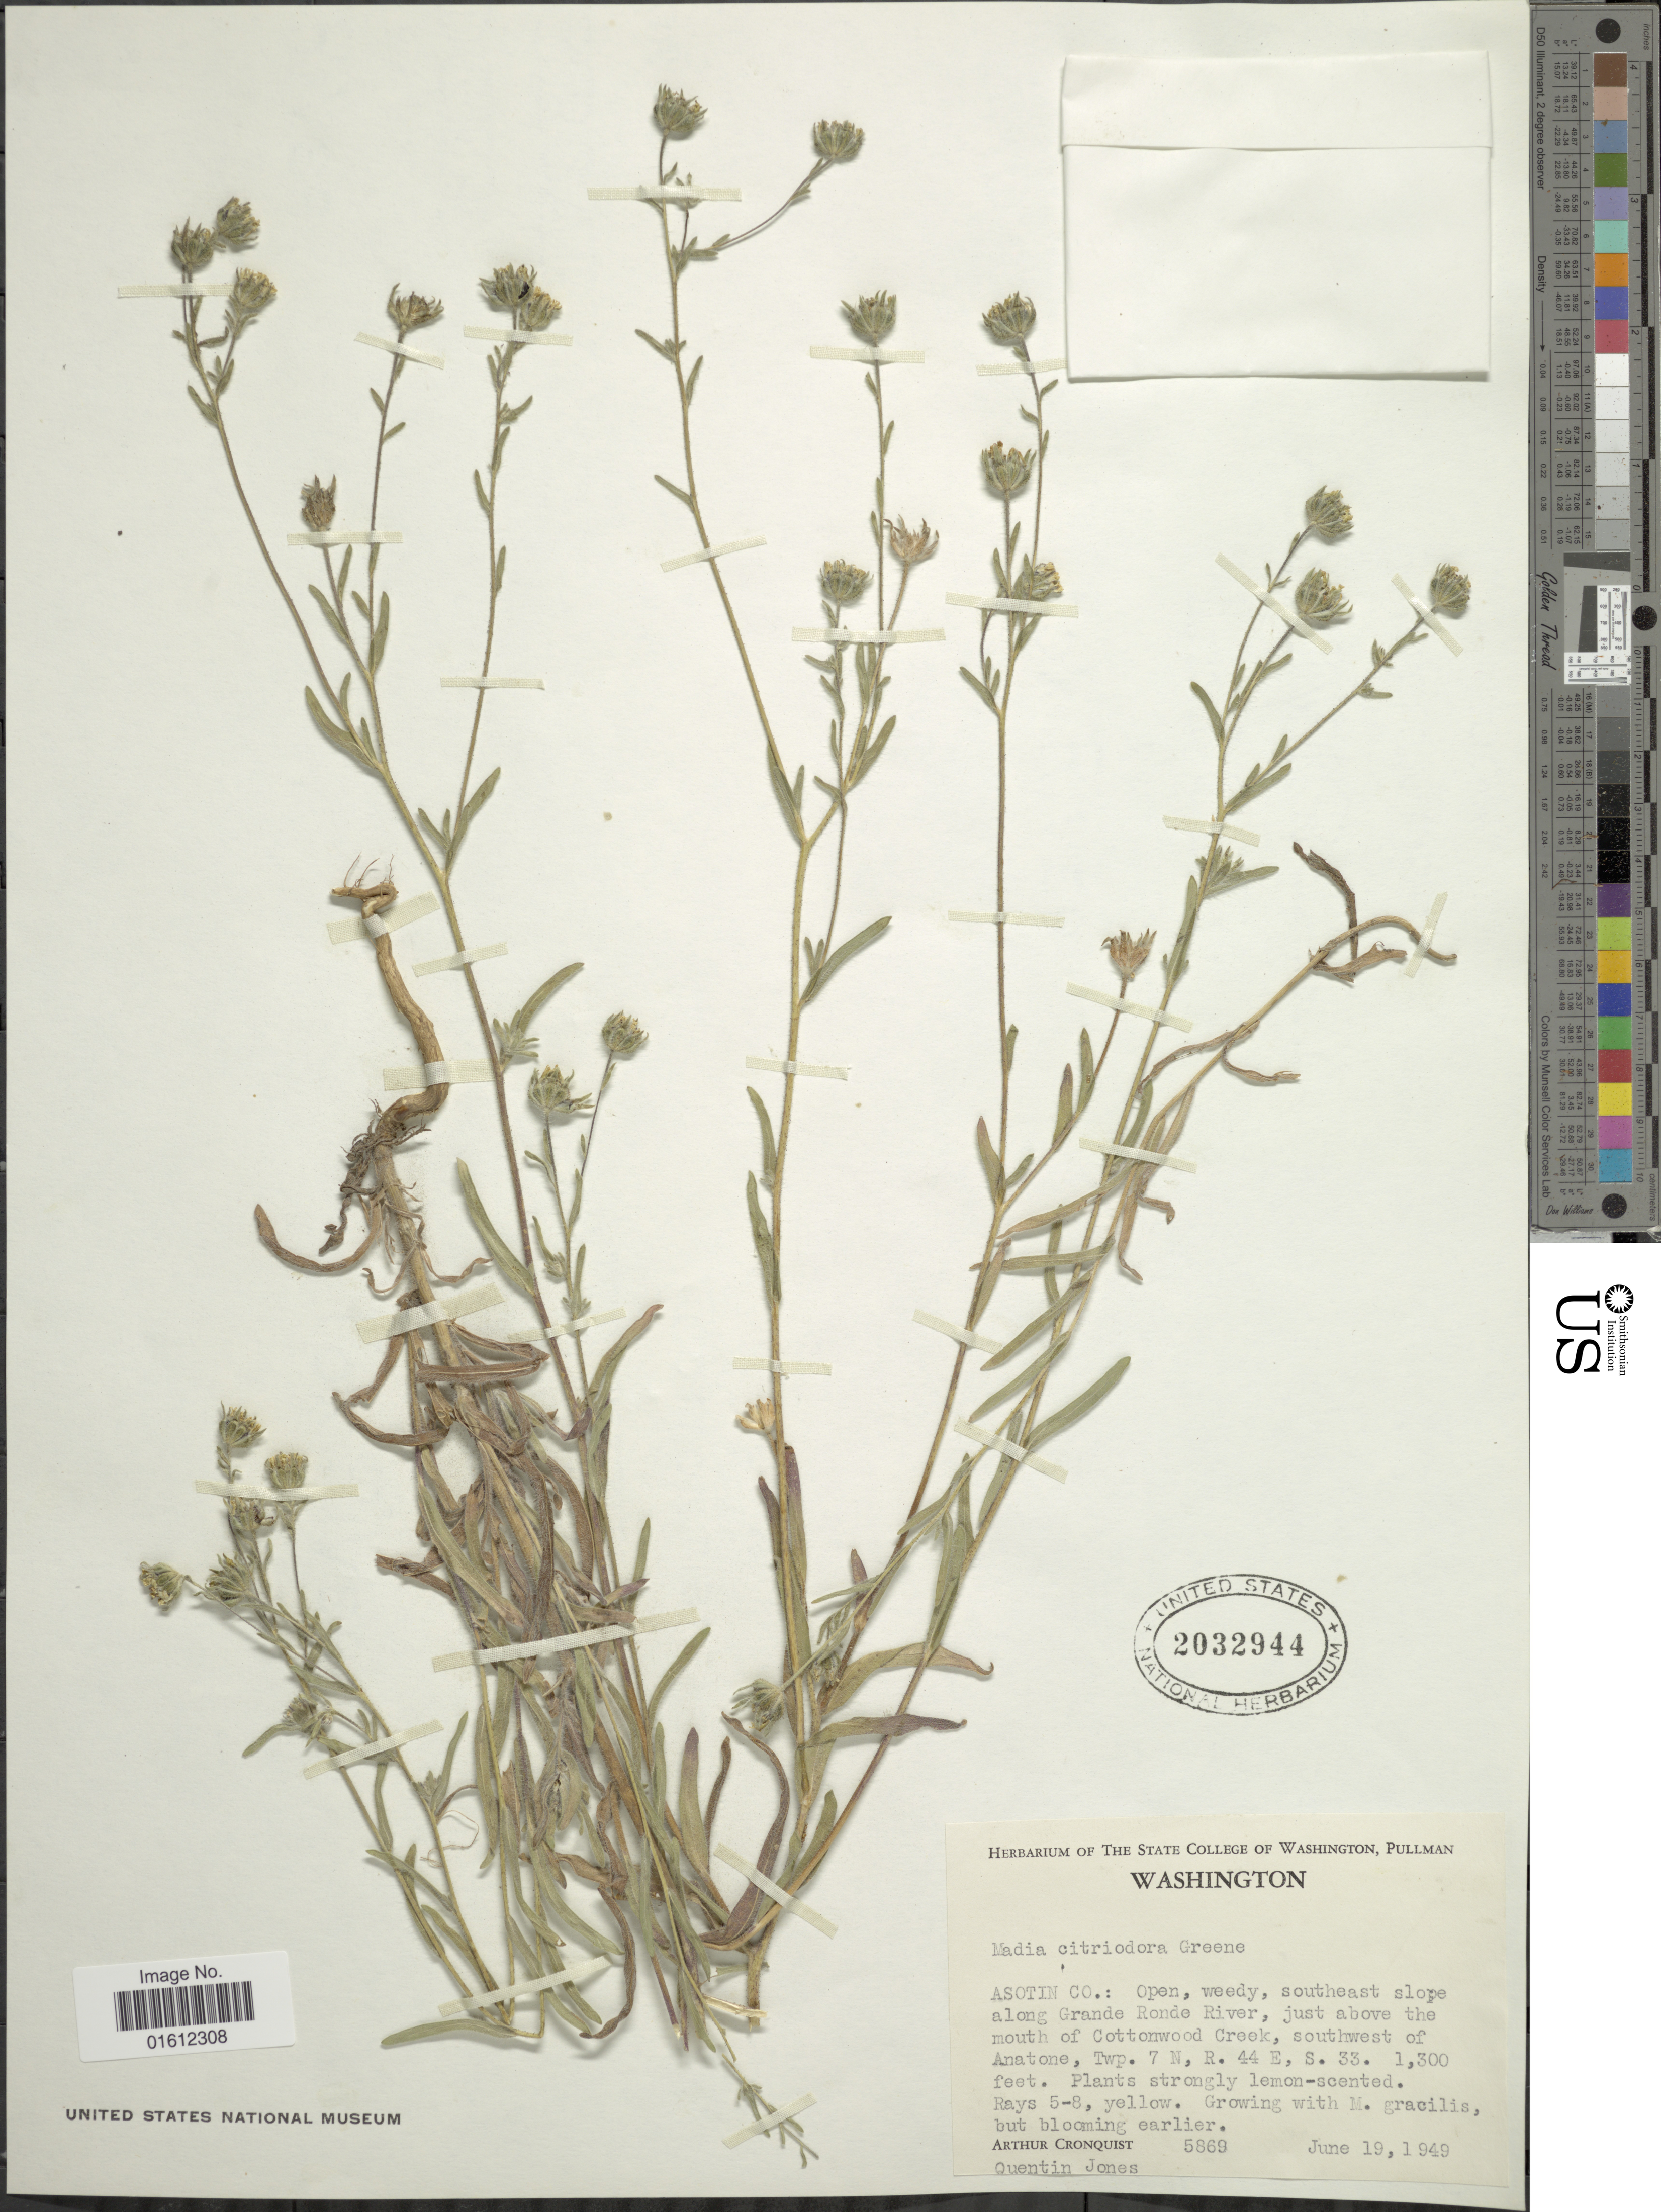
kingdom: Plantae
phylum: Tracheophyta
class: Magnoliopsida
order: Asterales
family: Asteraceae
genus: Madia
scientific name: Madia citriodora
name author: Greene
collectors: A. J. Cronquist & Q. Jones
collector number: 5869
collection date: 1949-06-19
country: United States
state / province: Washington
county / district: Asotin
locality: Asotin Co: Open, weedy, southeast slope along Grande Ronde River, just above the mouth of Cottonwood Creek, southwet of Anatone, Twp. 7 N, R. 44 E, S. 33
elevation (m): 396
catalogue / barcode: US 2032944